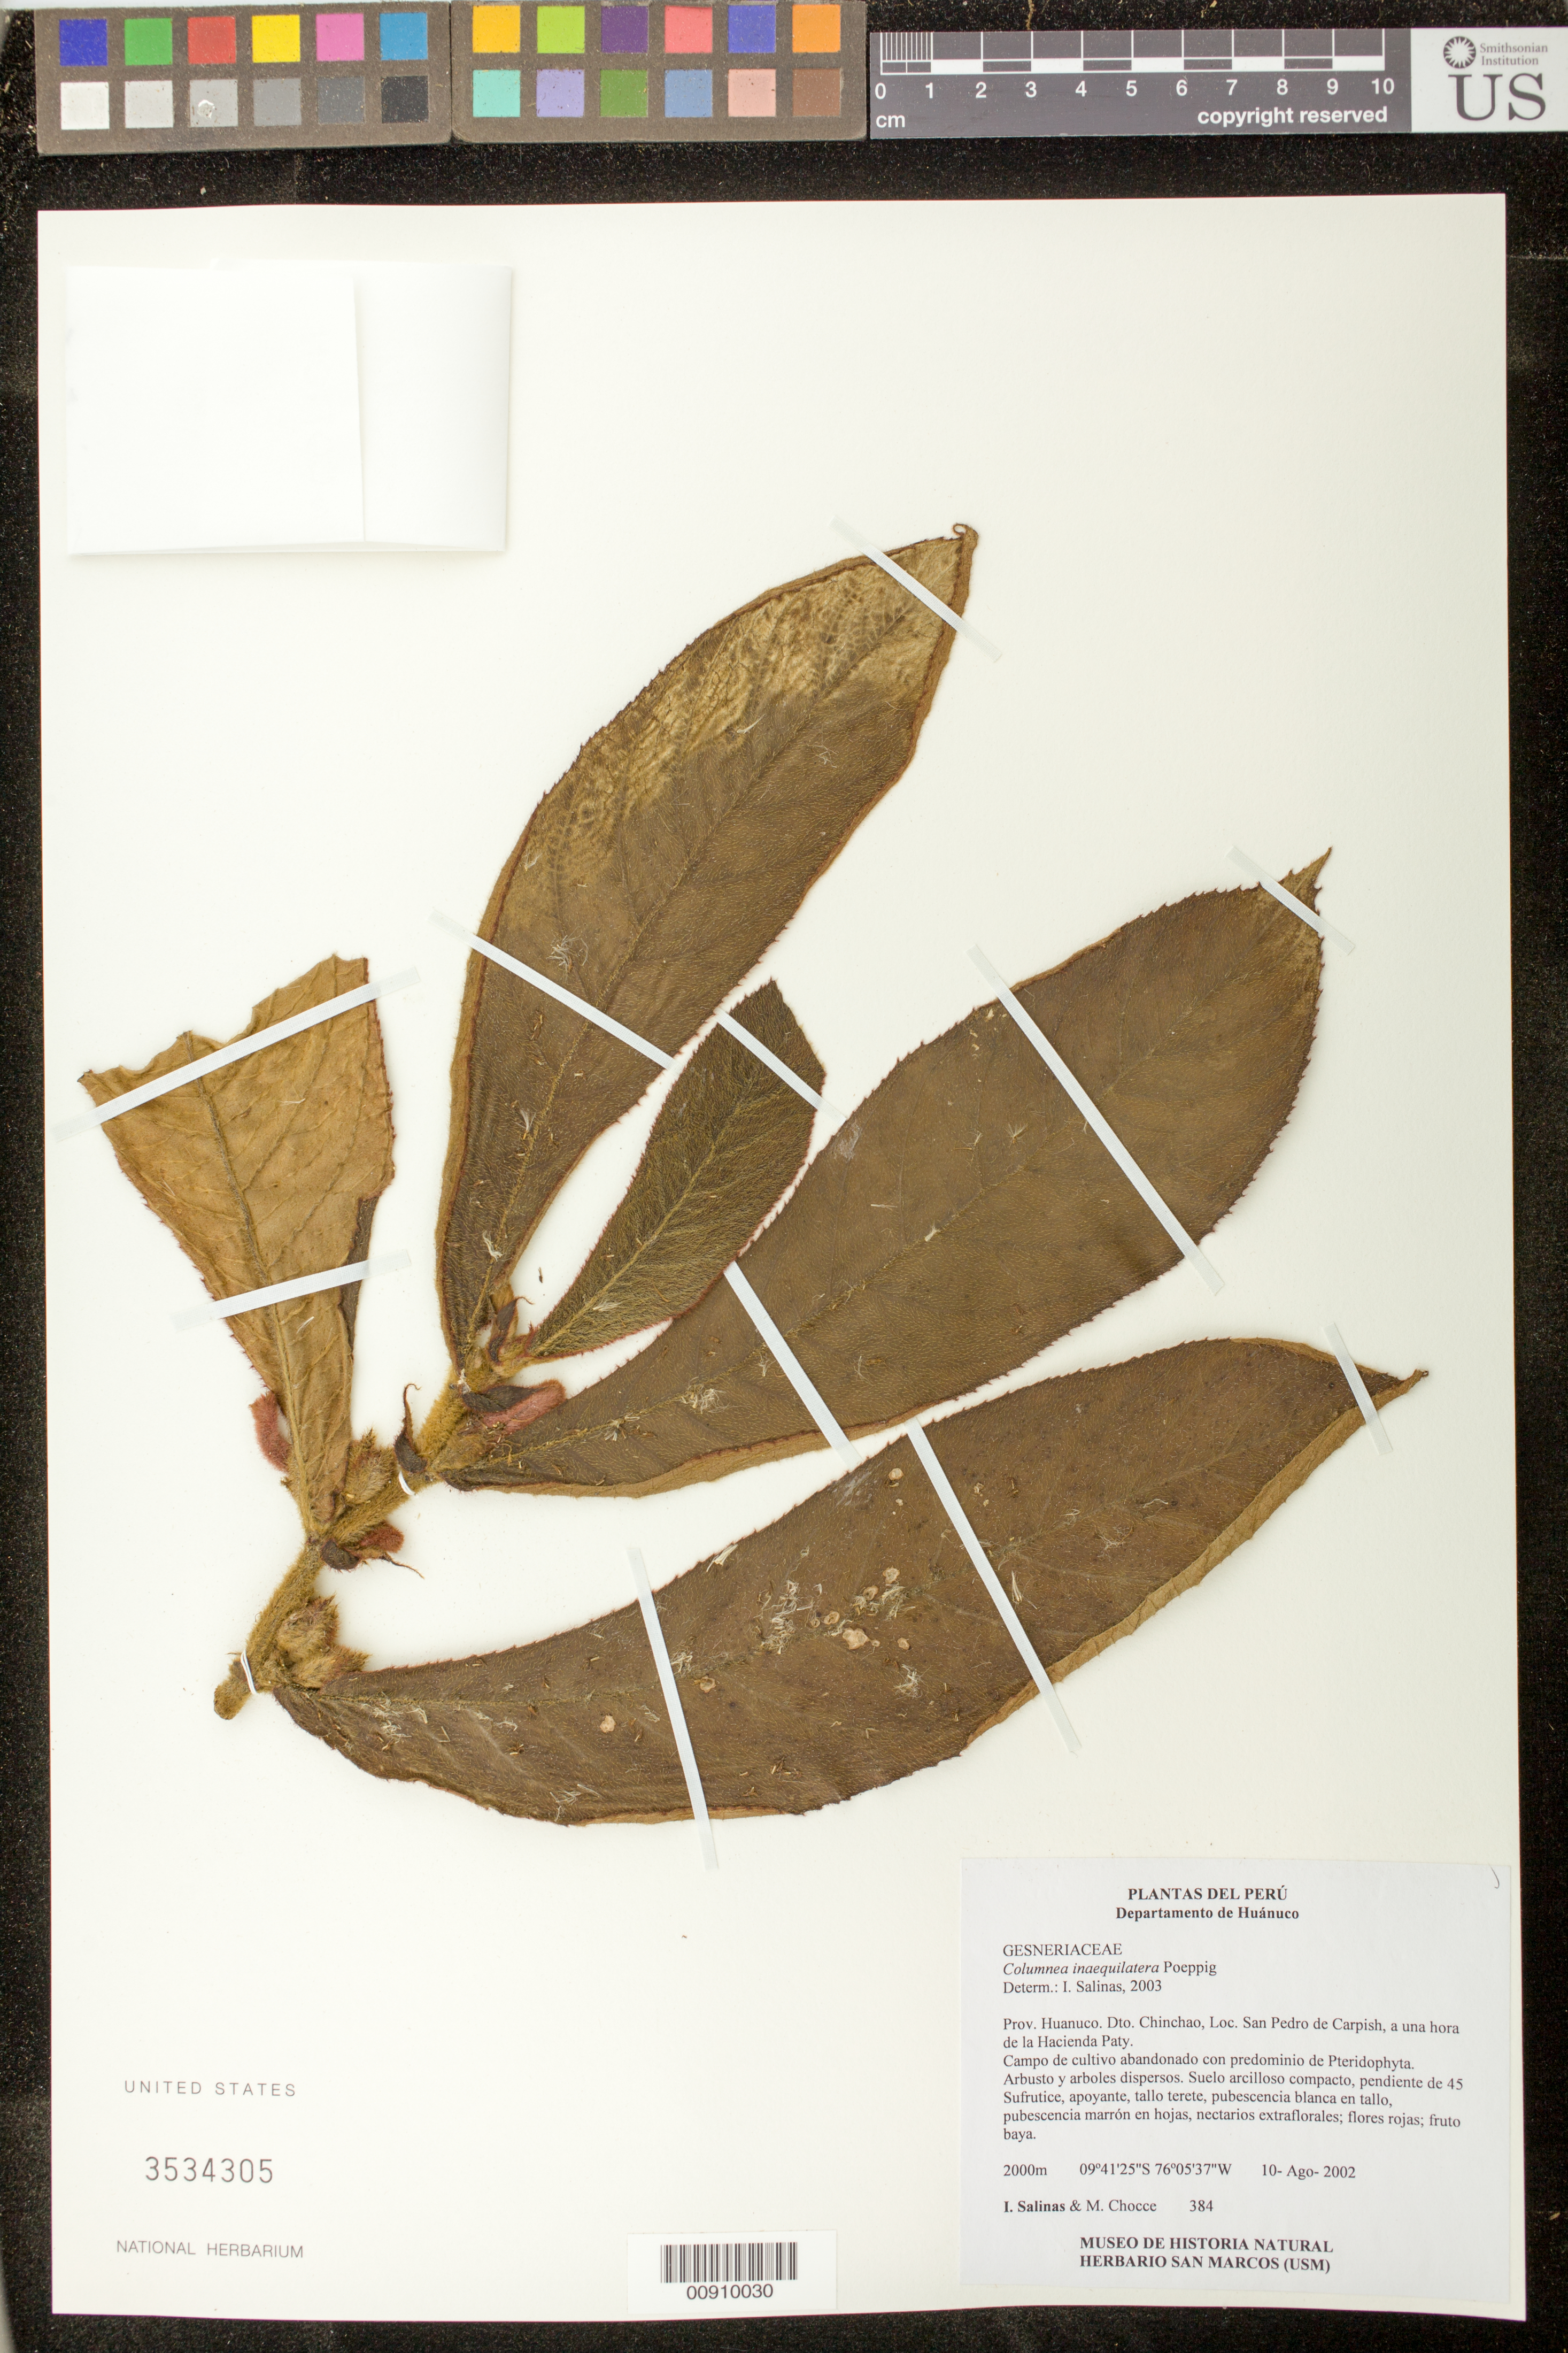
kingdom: Plantae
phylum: Tracheophyta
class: Magnoliopsida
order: Lamiales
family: Gesneriaceae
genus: Columnea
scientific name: Columnea inaequilatera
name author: Poepp.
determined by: Salinas, I.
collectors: I. Salinas & M. Chocce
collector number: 384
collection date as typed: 10 Aug 2002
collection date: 2002-08-10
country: Peru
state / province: Huánuco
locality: Prov. Huanuco. Dto. Chinchao, Loc. San Pedro de Carpish, a una hora de la Hacienda Paty.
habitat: Campo de cultivo abandonado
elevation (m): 2000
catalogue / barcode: US 3534305